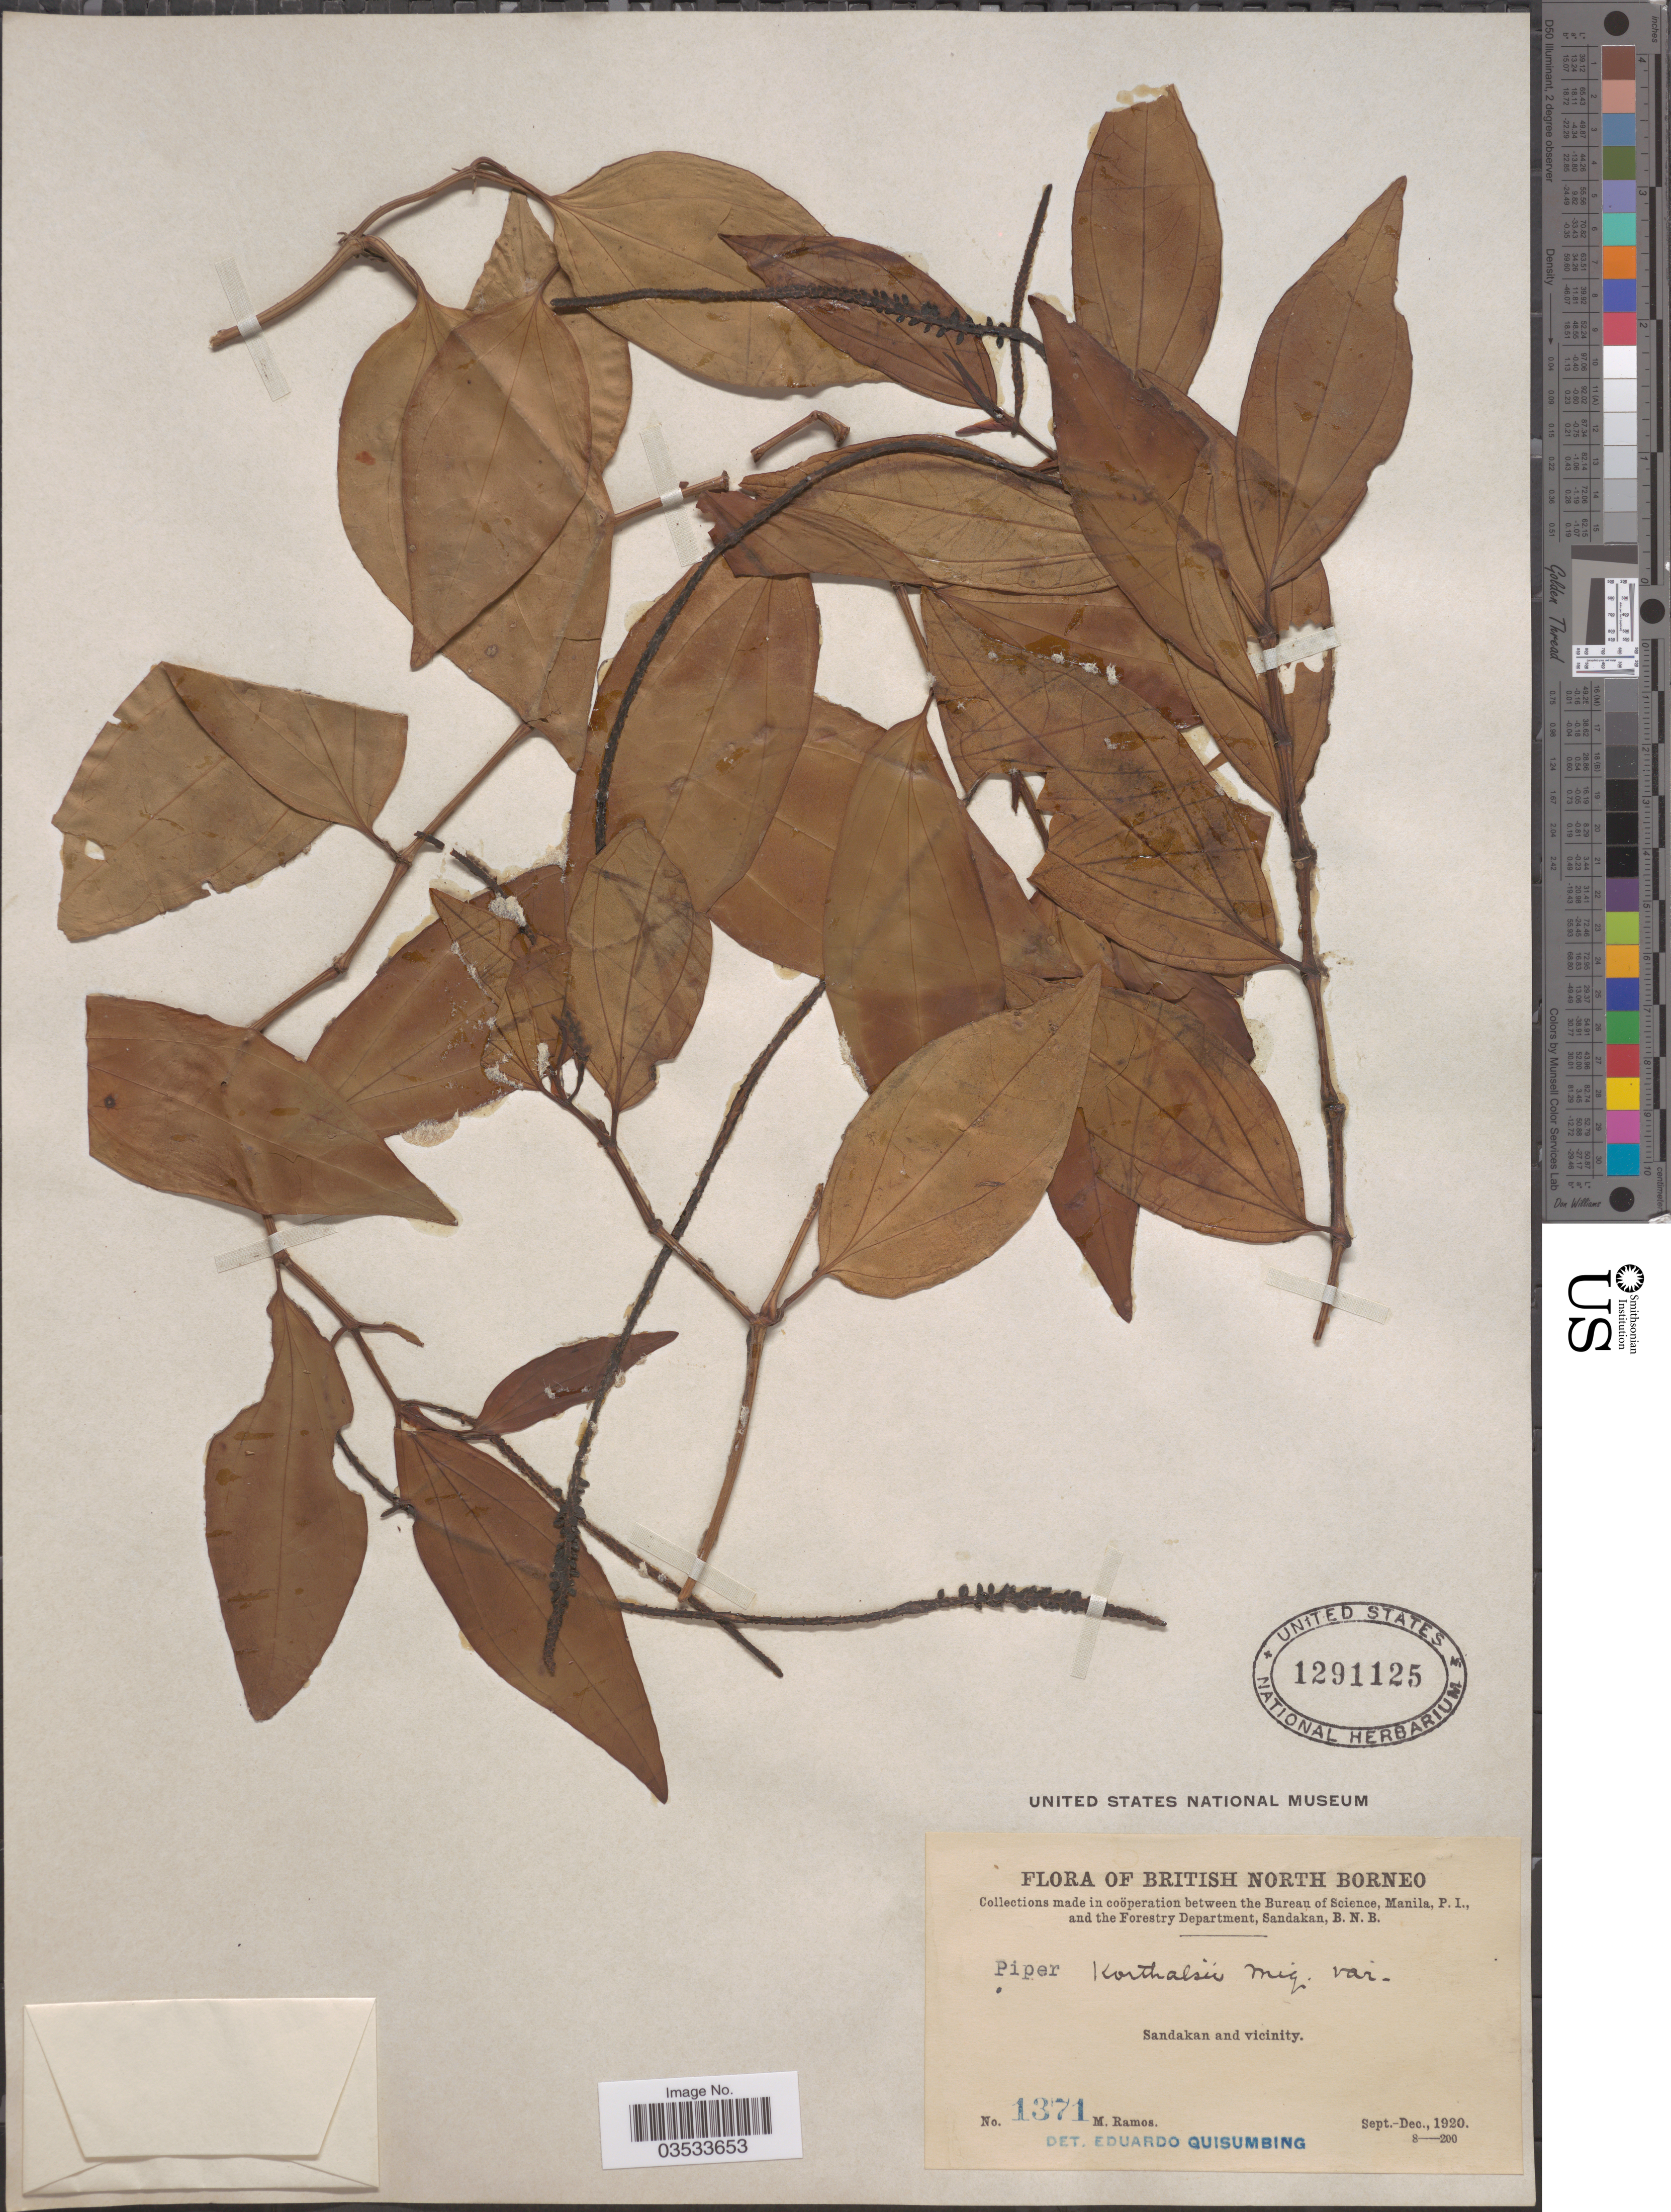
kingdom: Plantae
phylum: Tracheophyta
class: Magnoliopsida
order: Piperales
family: Piperaceae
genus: Piper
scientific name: Piper korthalsii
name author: Blume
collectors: M. Ramos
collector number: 1371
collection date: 1920-09/1920-12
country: Malaysia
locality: British North Borneo. Sandakan and vicinity.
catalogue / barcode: US 1291125